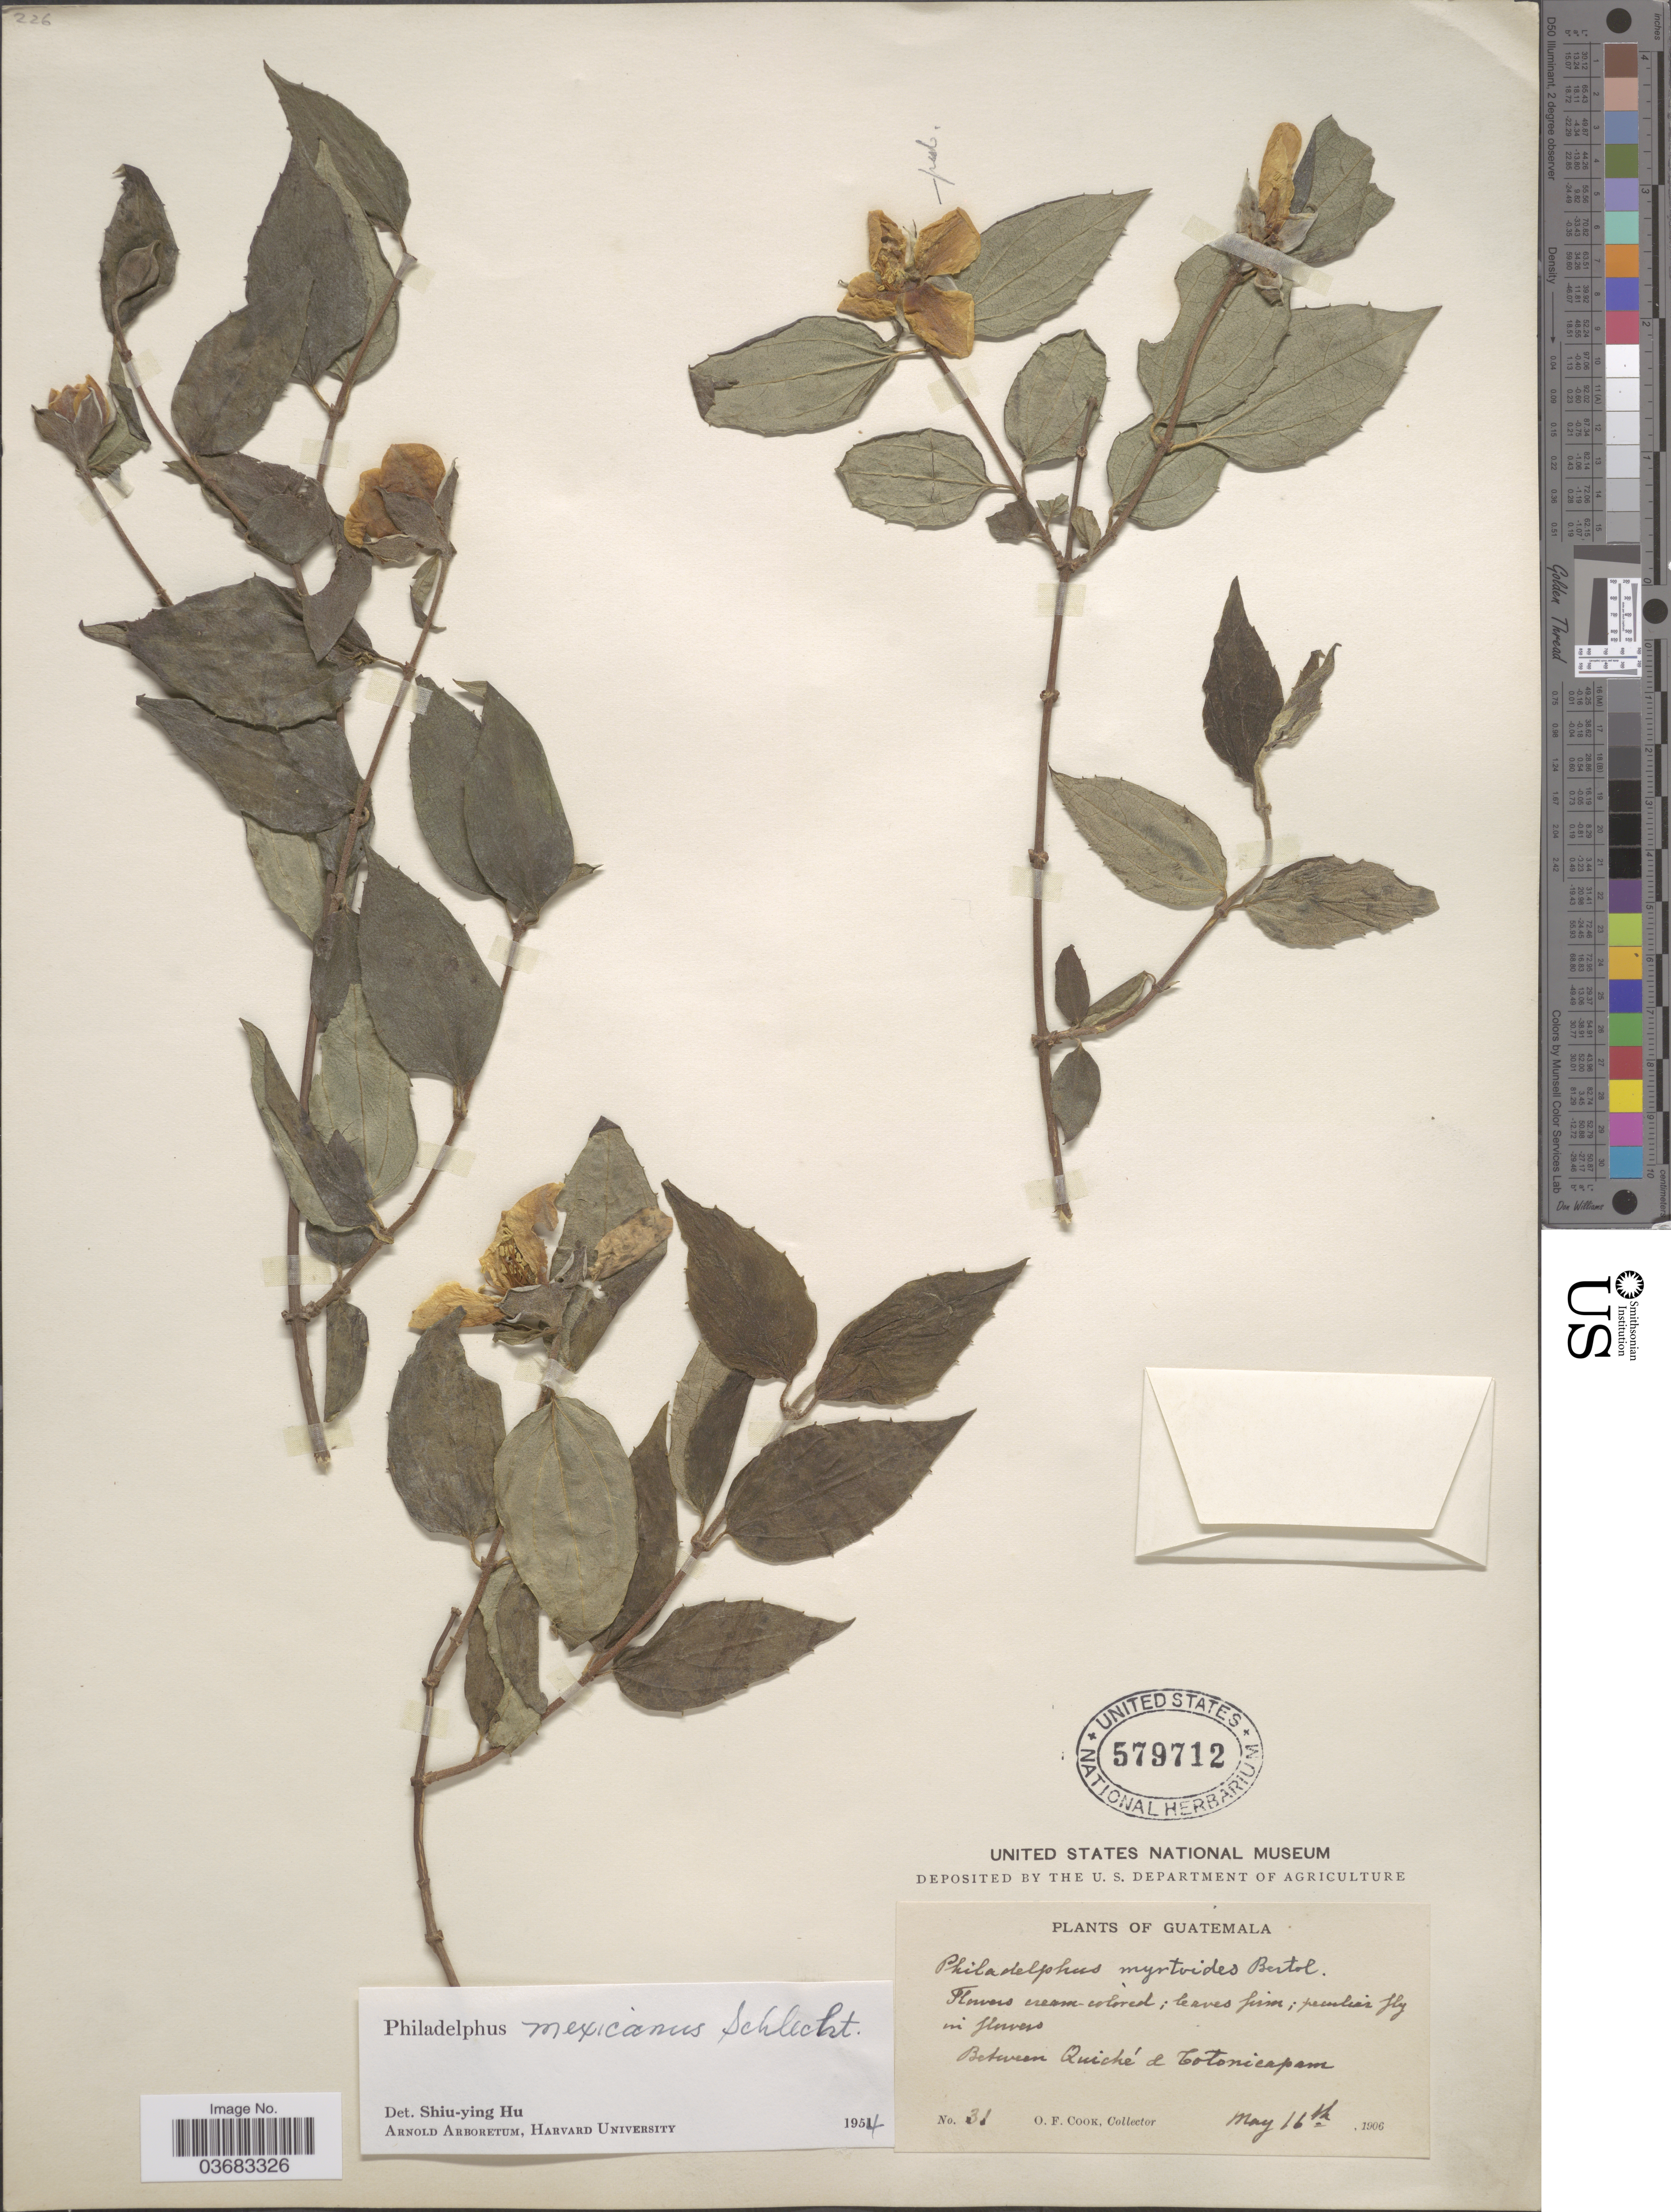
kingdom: Plantae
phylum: Tracheophyta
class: Magnoliopsida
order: Cornales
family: Hydrangeaceae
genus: Philadelphus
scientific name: Philadelphus mexicanus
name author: Schltdl.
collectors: O. F. Cook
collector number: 31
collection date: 1906-05-16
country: Guatemala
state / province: El Quiche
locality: Between Quiché & Cotonicapam.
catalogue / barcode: US 579712